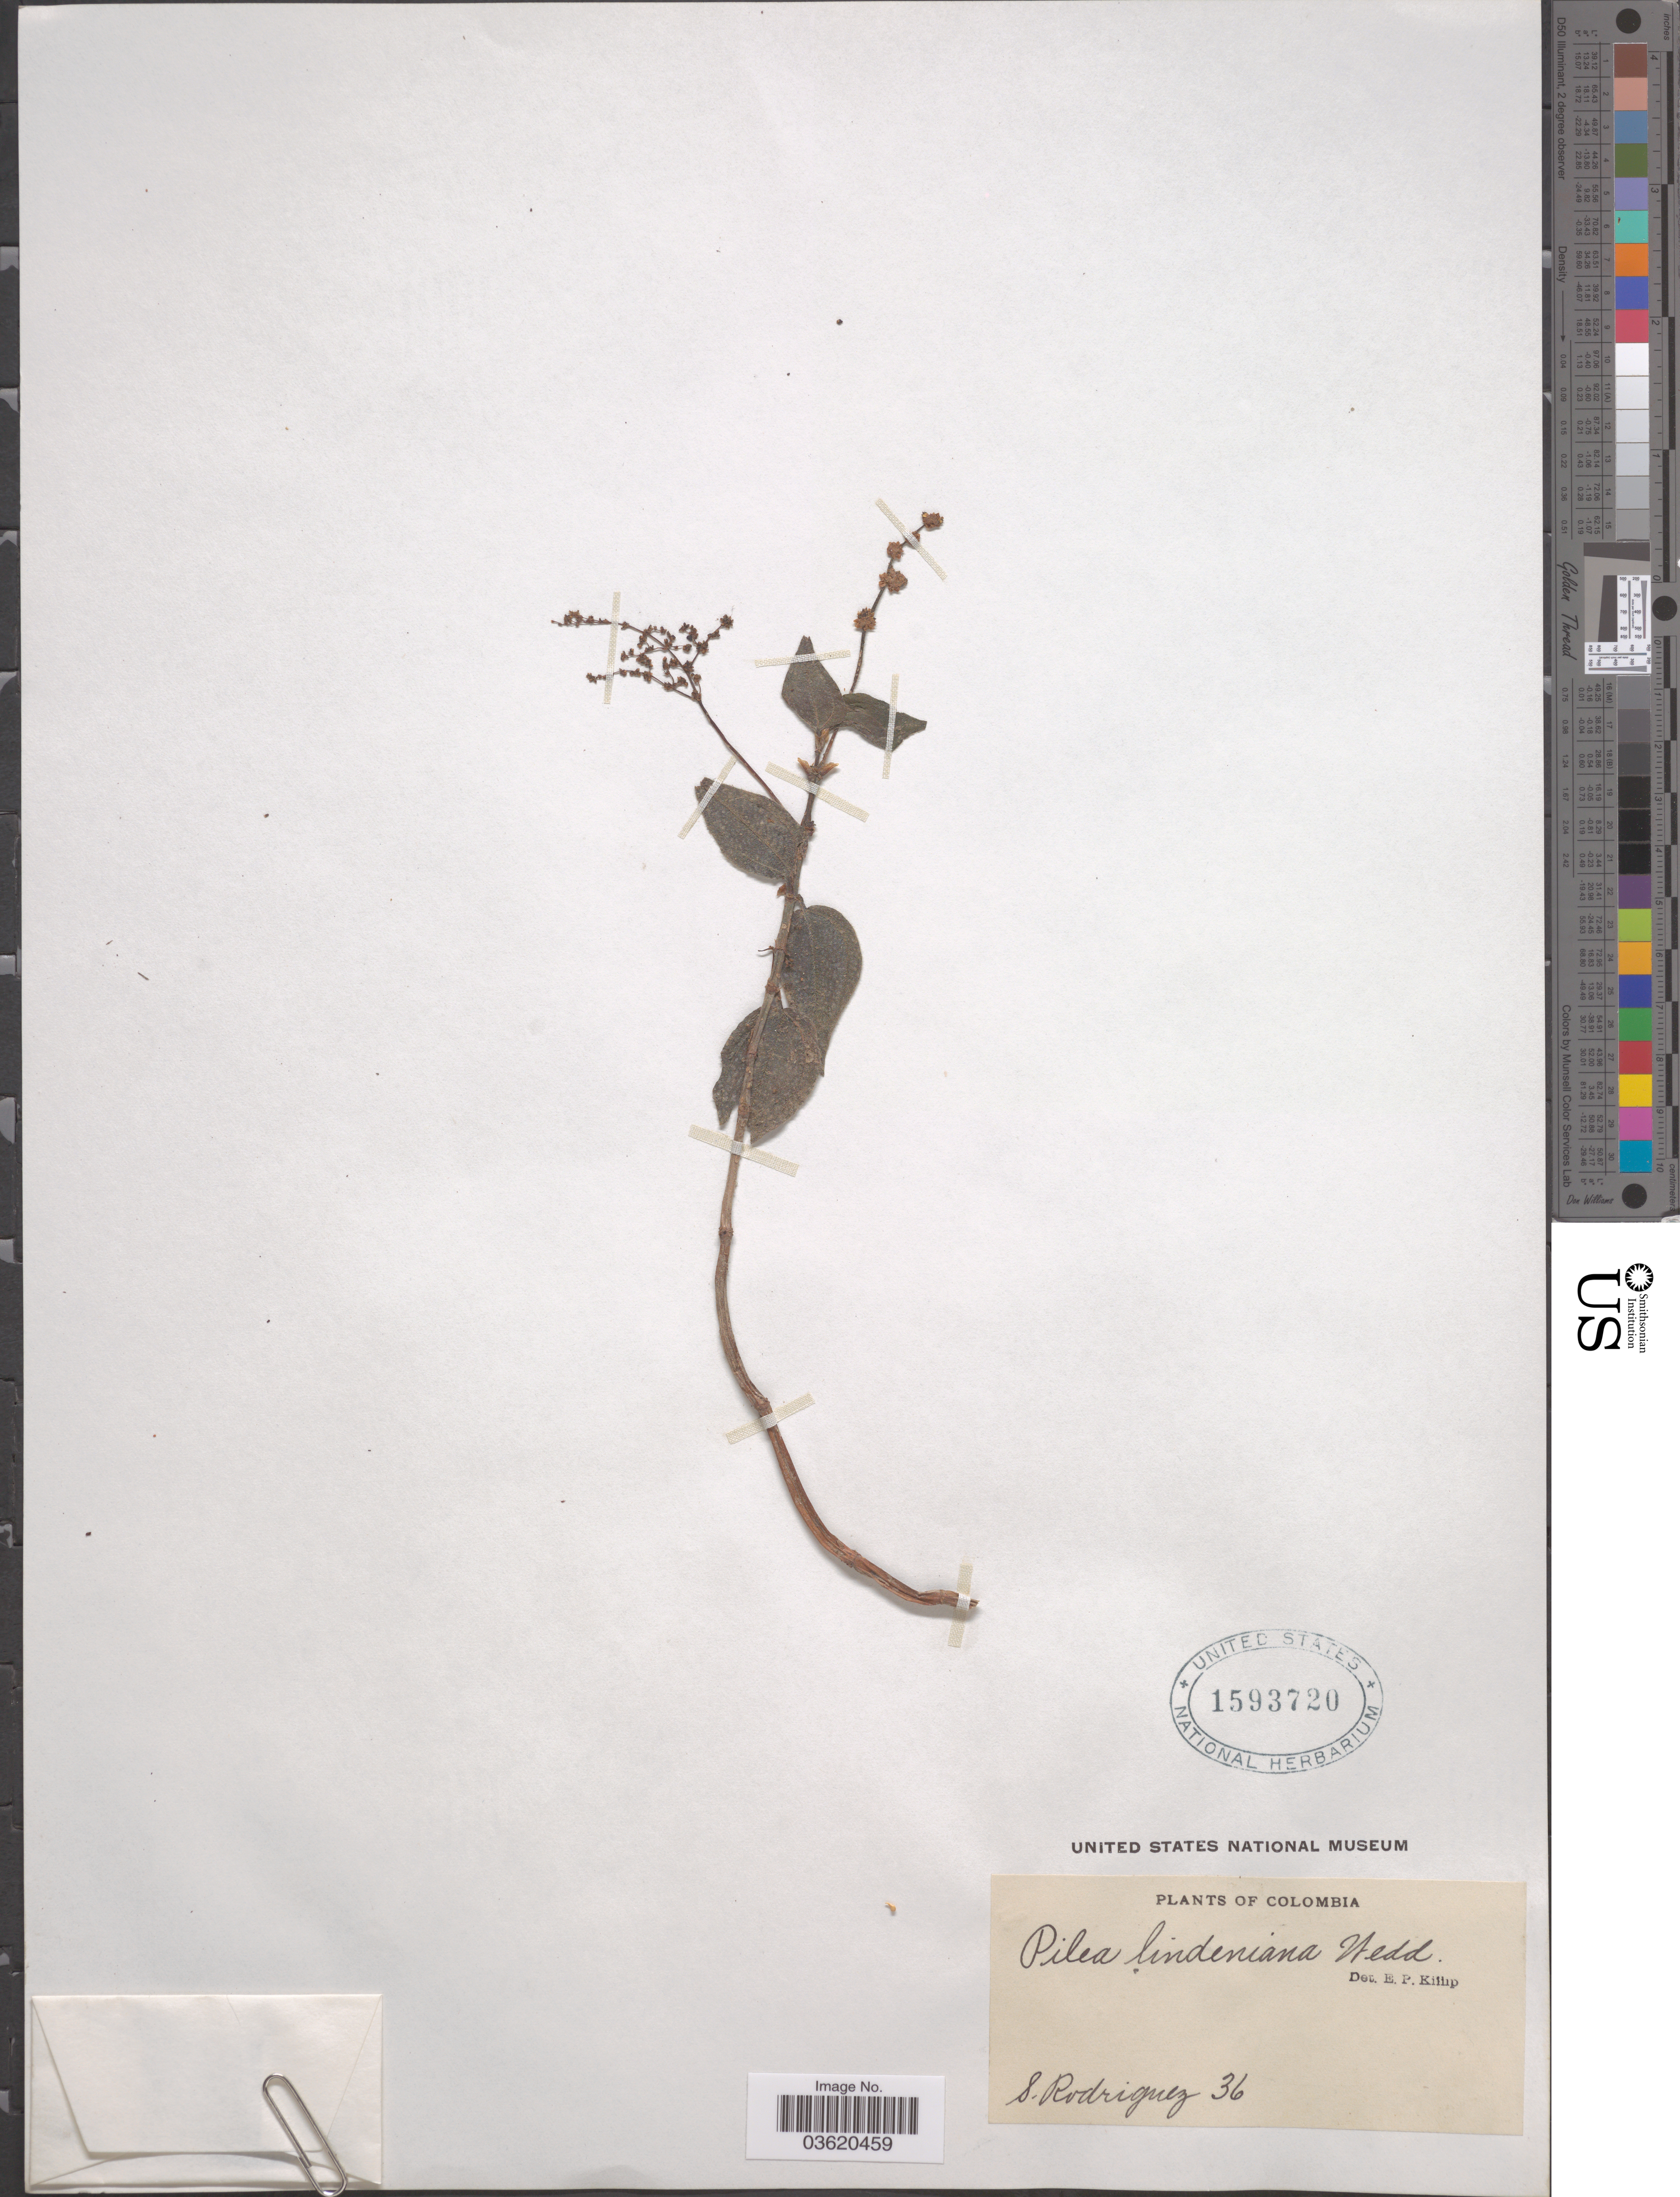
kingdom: Plantae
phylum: Tracheophyta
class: Magnoliopsida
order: Rosales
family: Urticaceae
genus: Pilea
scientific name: Pilea lindeniana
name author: Wedd.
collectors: S. Rodriguez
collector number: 36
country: Colombia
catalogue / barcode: US 1593720